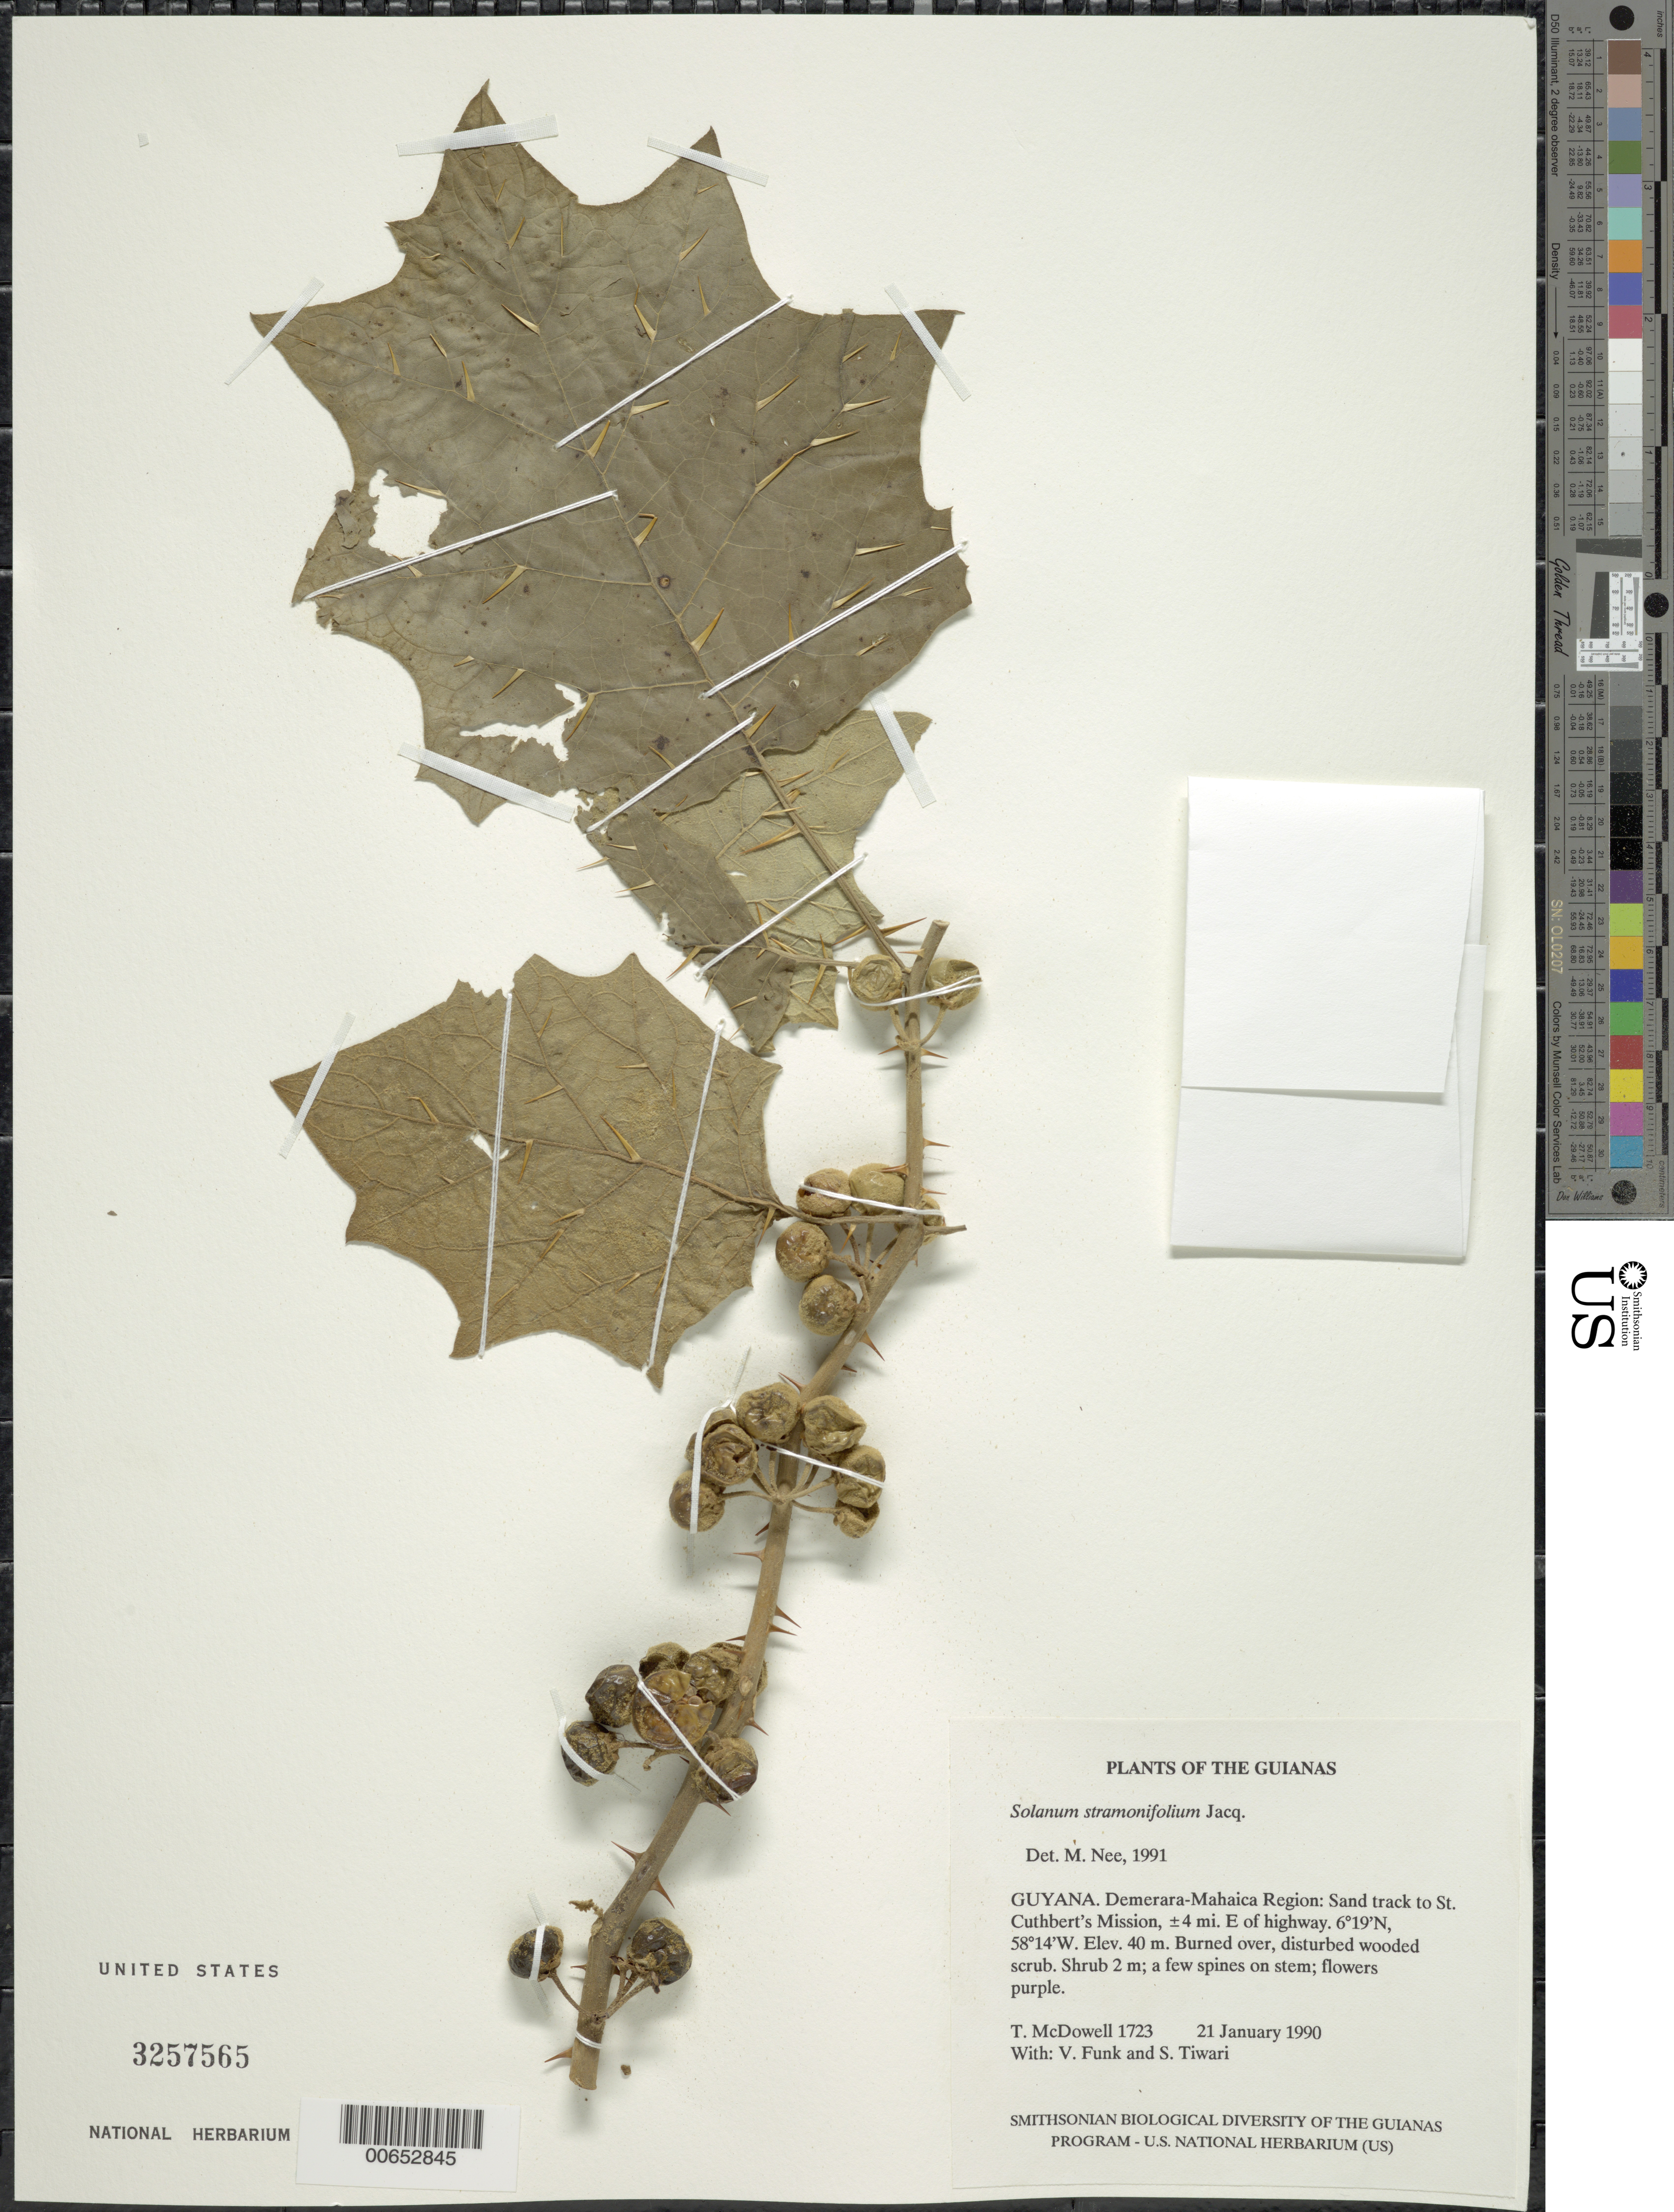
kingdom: Plantae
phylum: Tracheophyta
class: Magnoliopsida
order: Solanales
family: Solanaceae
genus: Solanum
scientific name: Solanum stramoniifolium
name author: Jacq.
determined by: Nee, Michael H.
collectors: T. McDowell, V. Funk & S. Tiwari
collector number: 1723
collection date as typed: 1 Jan 1990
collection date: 1990-01-01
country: Guyana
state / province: Demerara-Mahaica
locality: Sand track to St. Cuthbert's Mission, ±4 mi. E of highway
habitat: Burned over, highly disturbed wooded scrub.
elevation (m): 40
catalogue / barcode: US 3257565